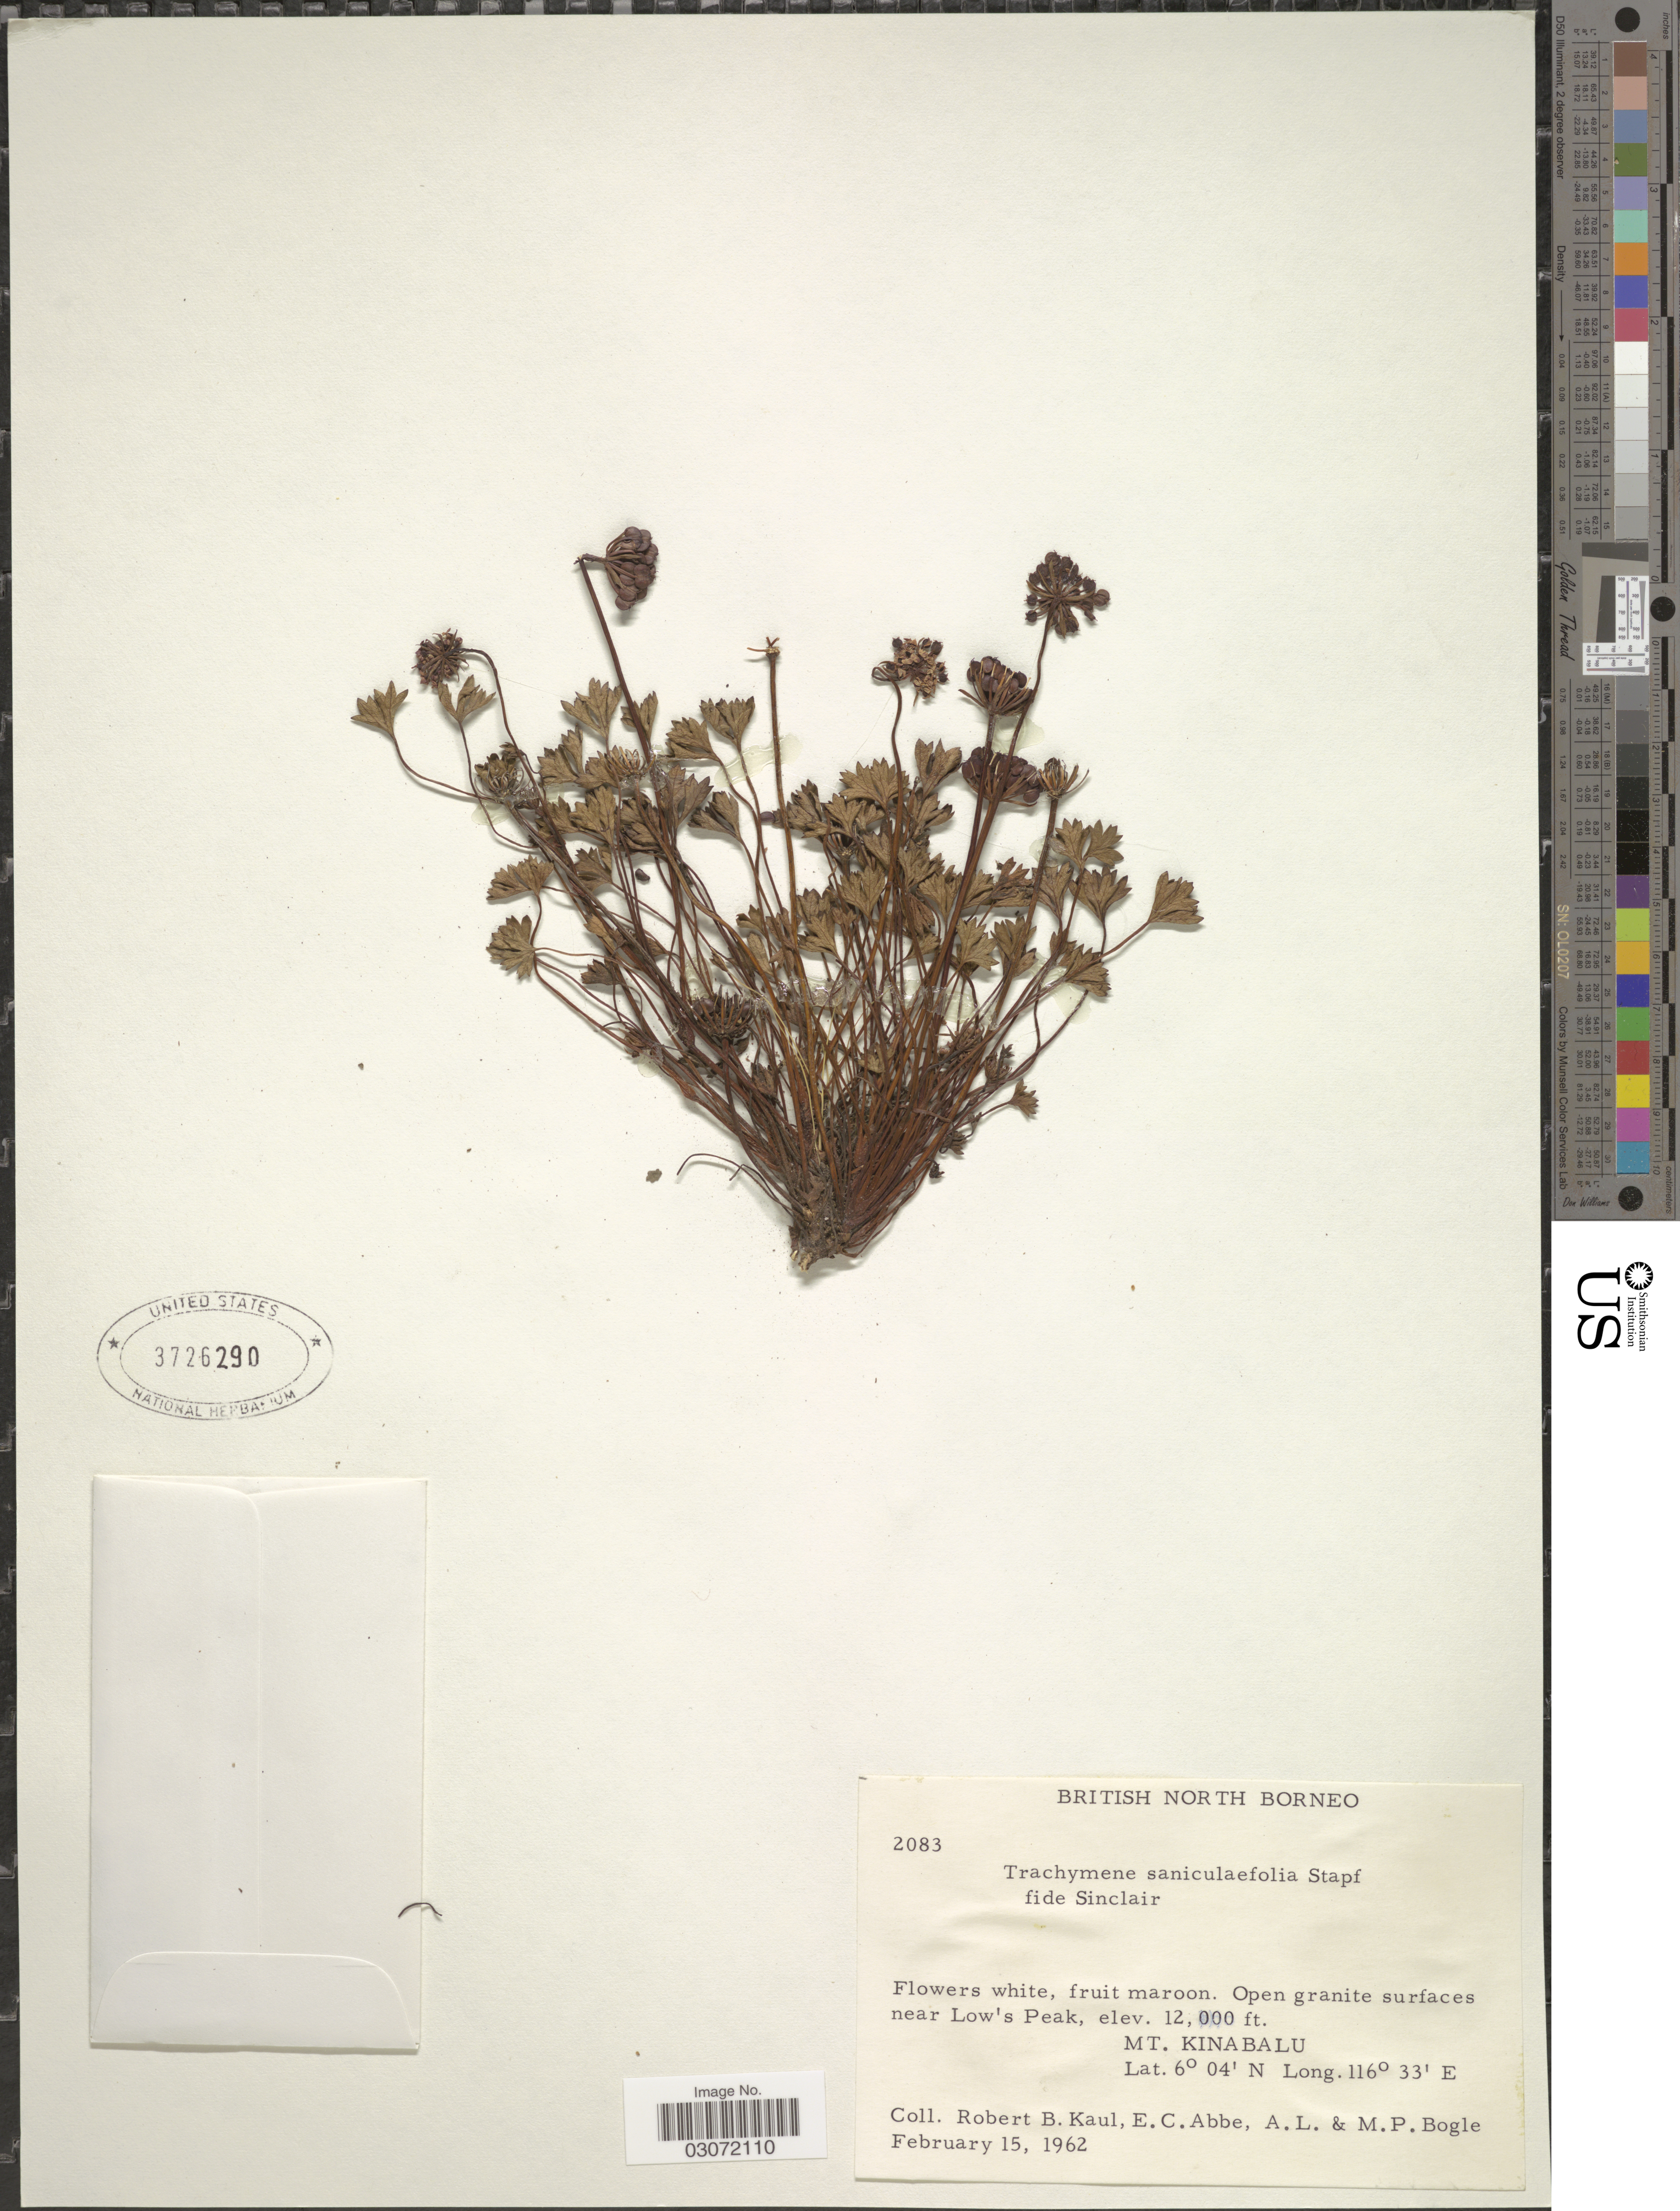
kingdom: Plantae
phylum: Tracheophyta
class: Magnoliopsida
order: Apiales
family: Araliaceae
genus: Trachymene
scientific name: Trachymene saniculaefolia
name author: Stapf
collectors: R. Kaul, E. C. Abbe, Bogle, A.L. & M. Bogle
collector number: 2083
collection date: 1962-02-15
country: Malaysia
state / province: Sabah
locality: British North Borneo. Open granite surfaces near Low's Peak. Mt. Kinabalu.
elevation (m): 3658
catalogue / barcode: US 3726290